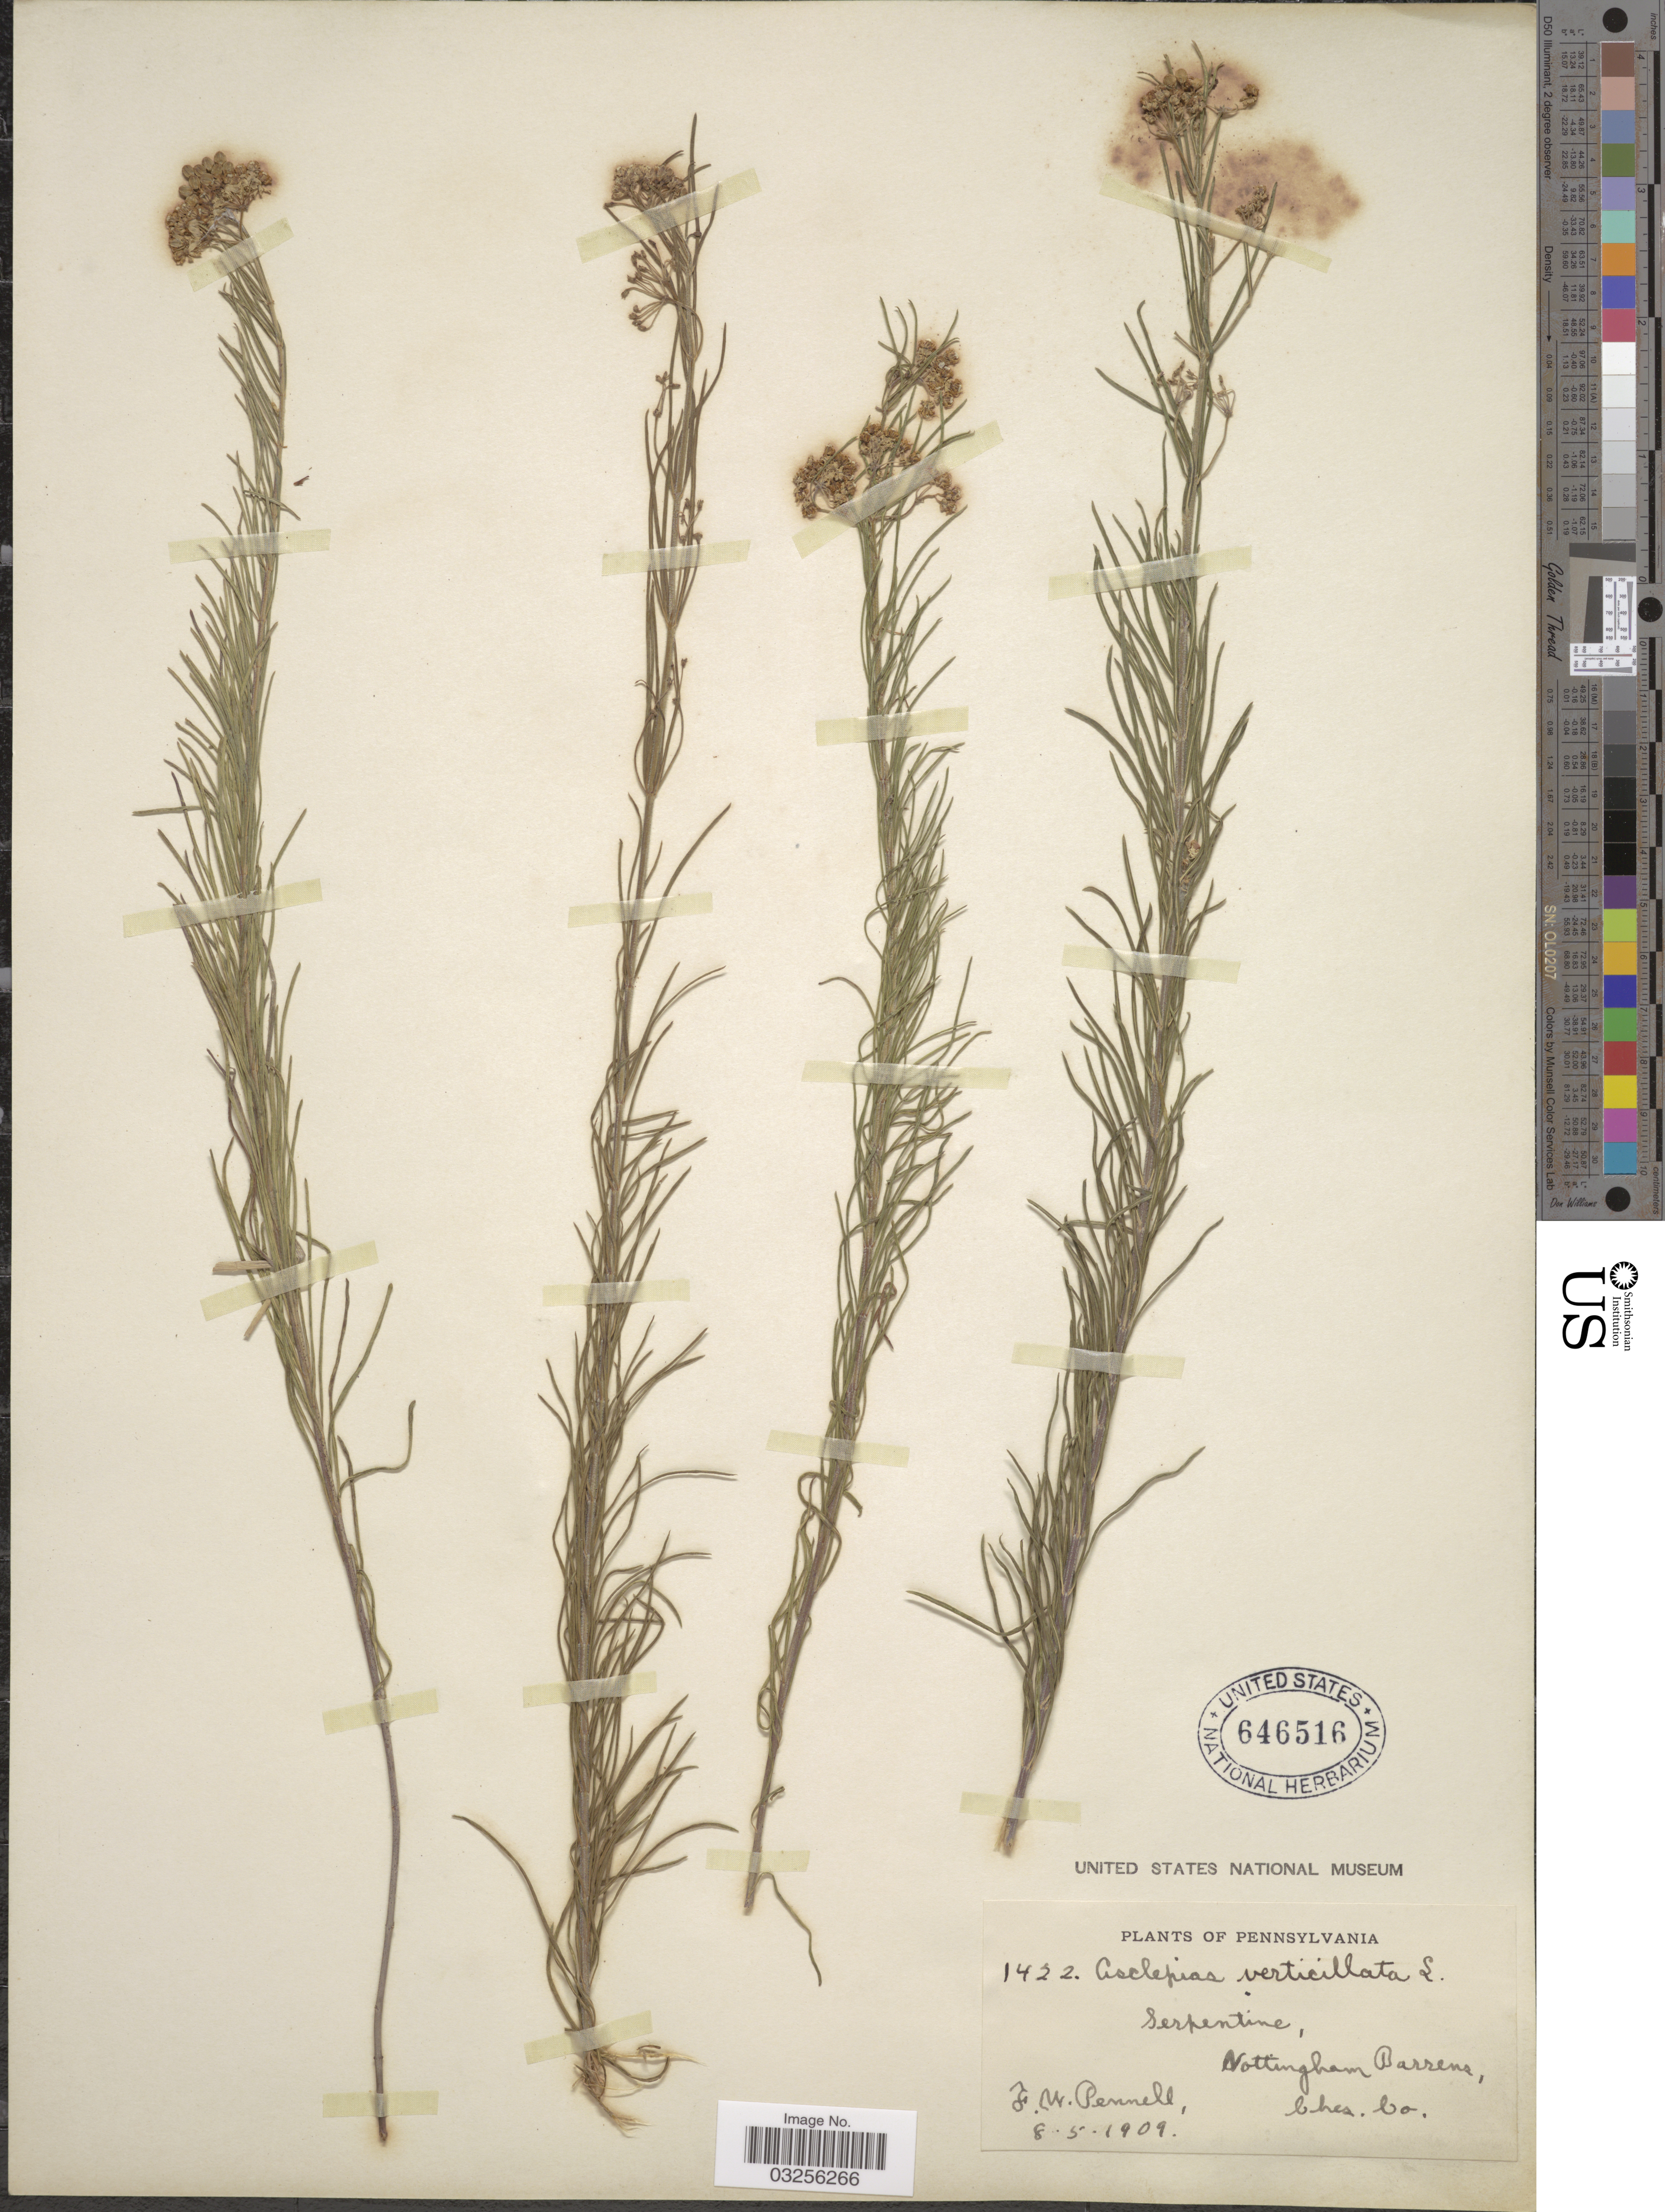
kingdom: Plantae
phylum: Tracheophyta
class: Magnoliopsida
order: Gentianales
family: Apocynaceae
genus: Asclepias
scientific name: Asclepias verticillata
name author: L.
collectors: F. W. Pennell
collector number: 1422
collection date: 1909-08-05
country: United States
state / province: Pennsylvania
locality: Serpentine, Nottingham Barrens, Ches. Co.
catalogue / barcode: US 646516